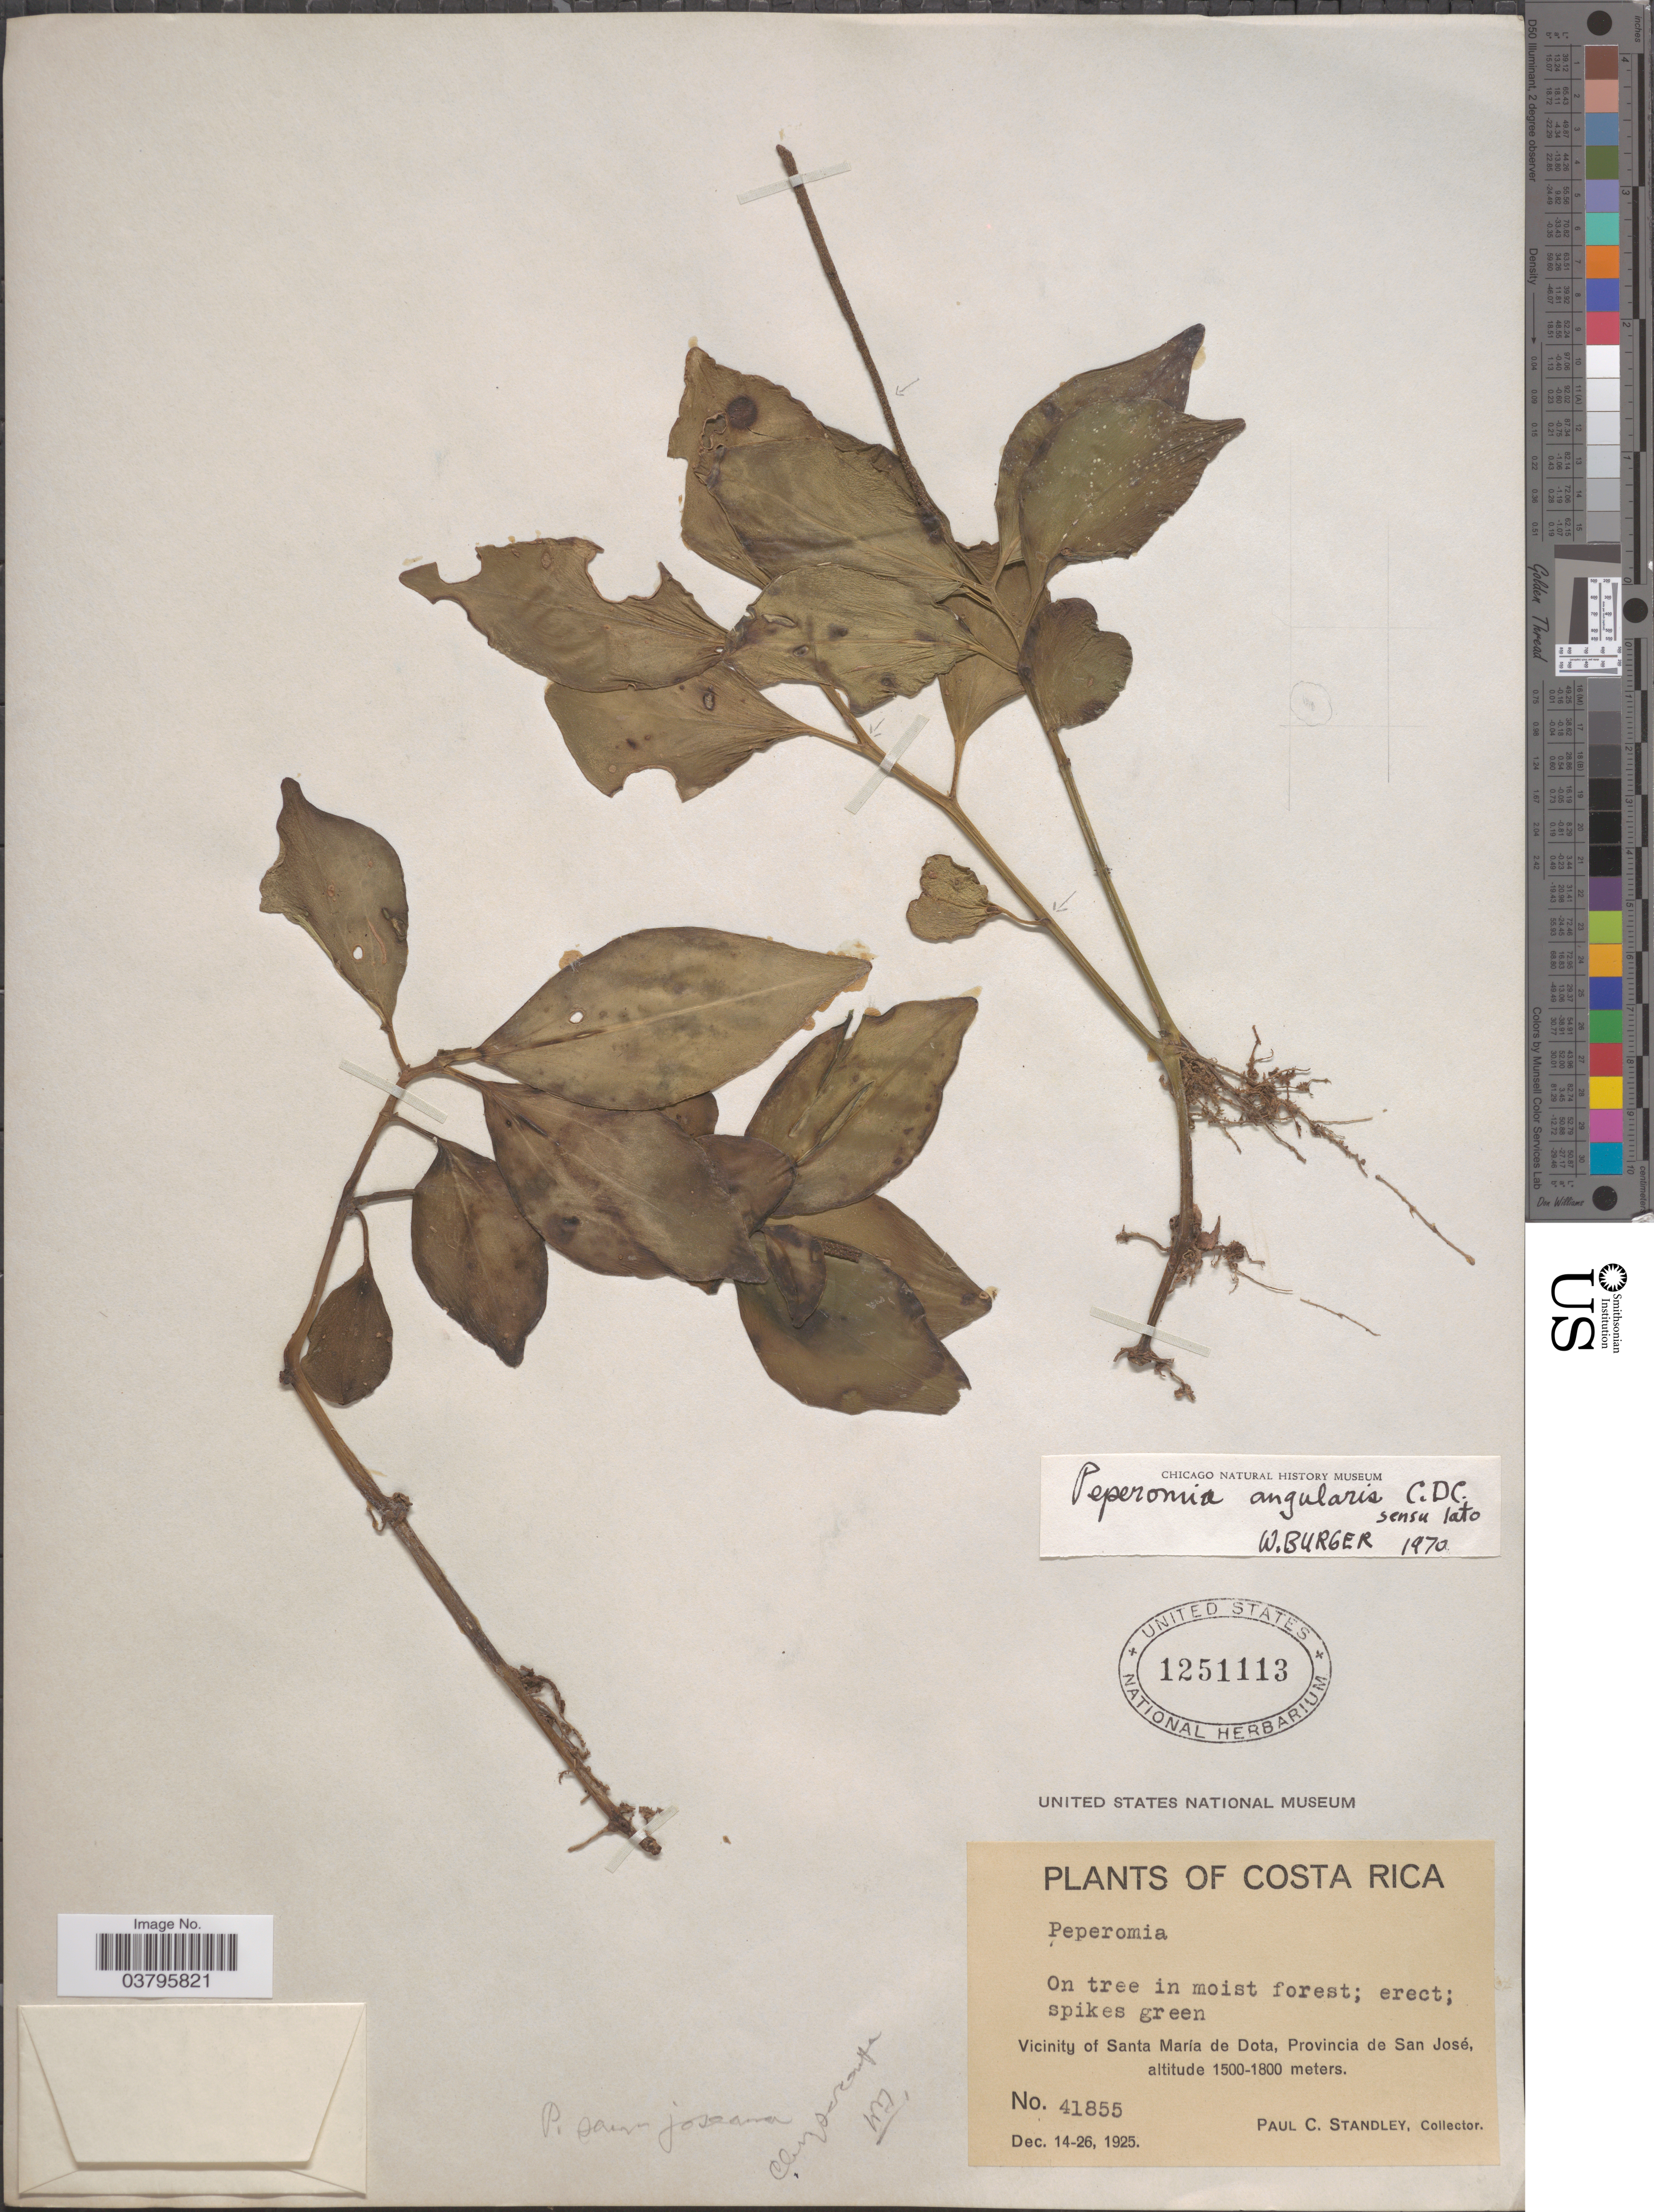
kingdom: Plantae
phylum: Tracheophyta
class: Magnoliopsida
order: Piperales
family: Piperaceae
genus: Peperomia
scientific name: Peperomia san-joseana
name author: C. DC.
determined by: Jiménez, José Estaban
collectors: P. C. Standley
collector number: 41855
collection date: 1925-12-14/1925-12-26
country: Costa Rica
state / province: San José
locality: Vicinity of Santa María de Dota.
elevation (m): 1500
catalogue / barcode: US 1251113